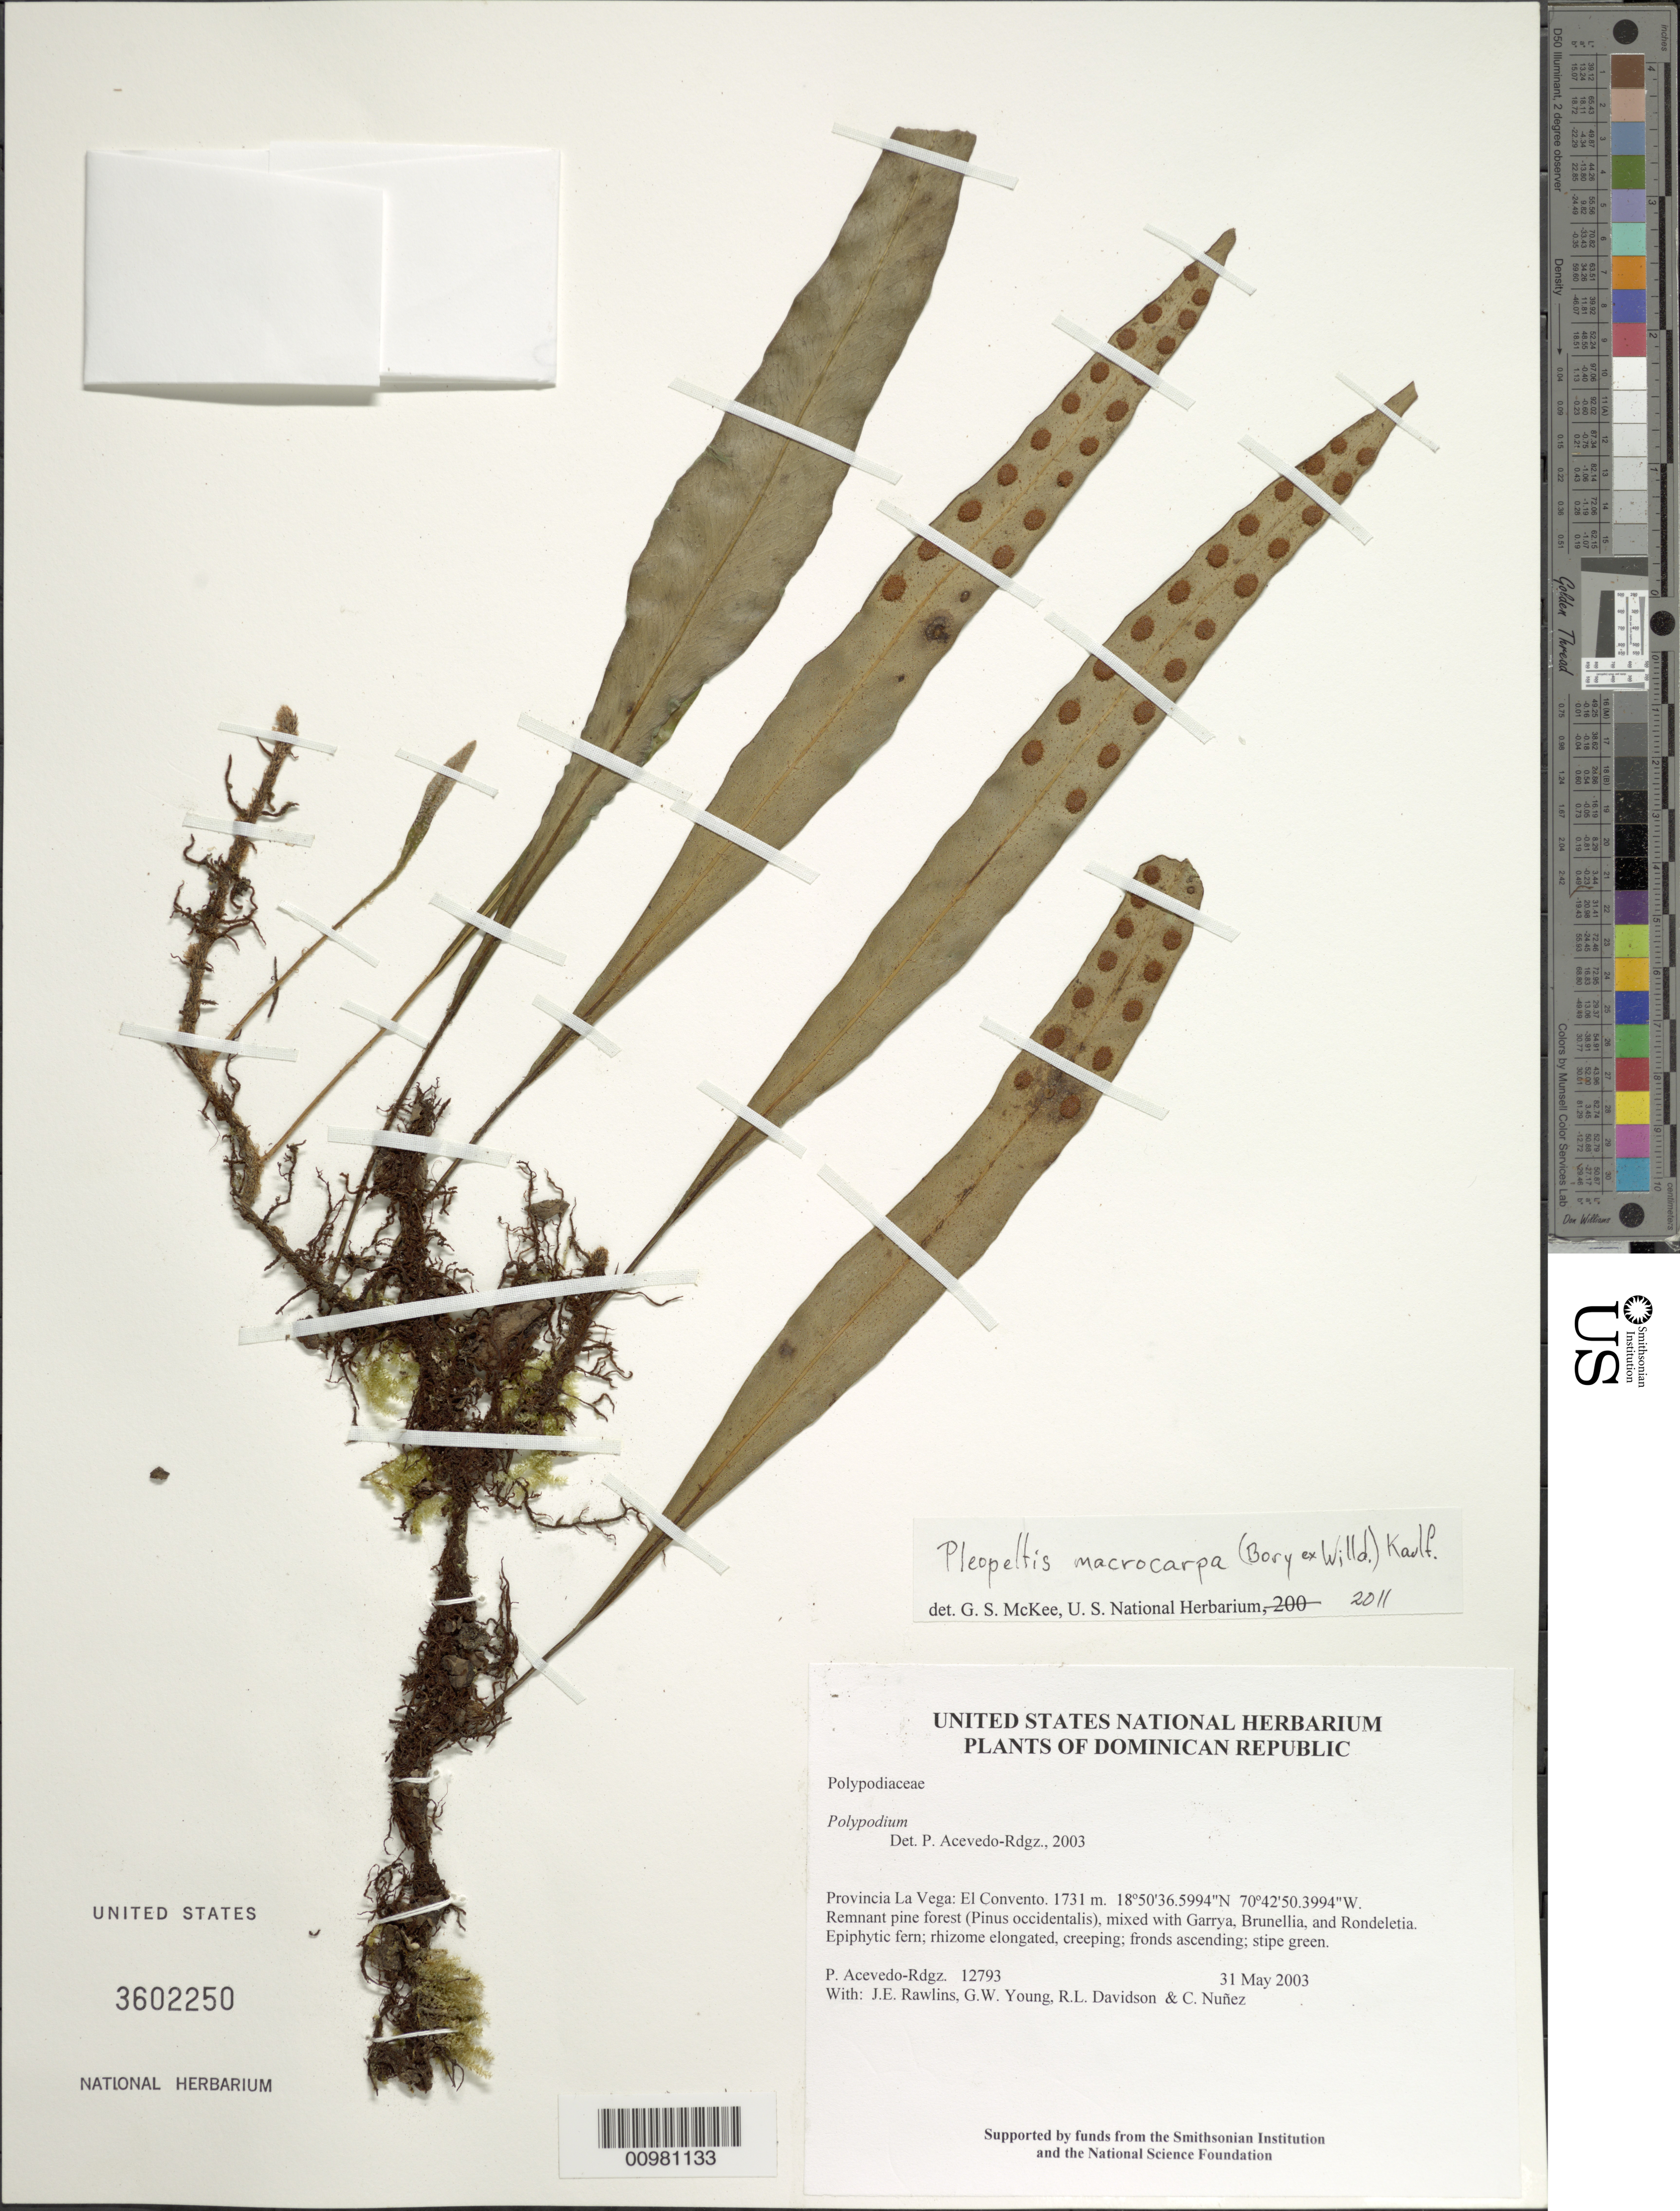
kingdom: Plantae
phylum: Tracheophyta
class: Polypodiopsida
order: Polypodiales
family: Polypodiaceae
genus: Pleopeltis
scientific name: Pleopeltis marginata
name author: A.R. Sm. & Tejero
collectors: P. Acevedo-Rodr., J. Rawlins, G. Young, R. Davidson & C. Nunez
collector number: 12793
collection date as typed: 31 May 2003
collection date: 2003-05-31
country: Dominican Republic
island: Hispaniola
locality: Provincia La Vega: El Convento.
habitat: Remnant pine forest (Pinus occidentalis), mixed with Garrya, Brunellia, and Rondeletia.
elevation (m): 1731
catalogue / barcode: US 3602250